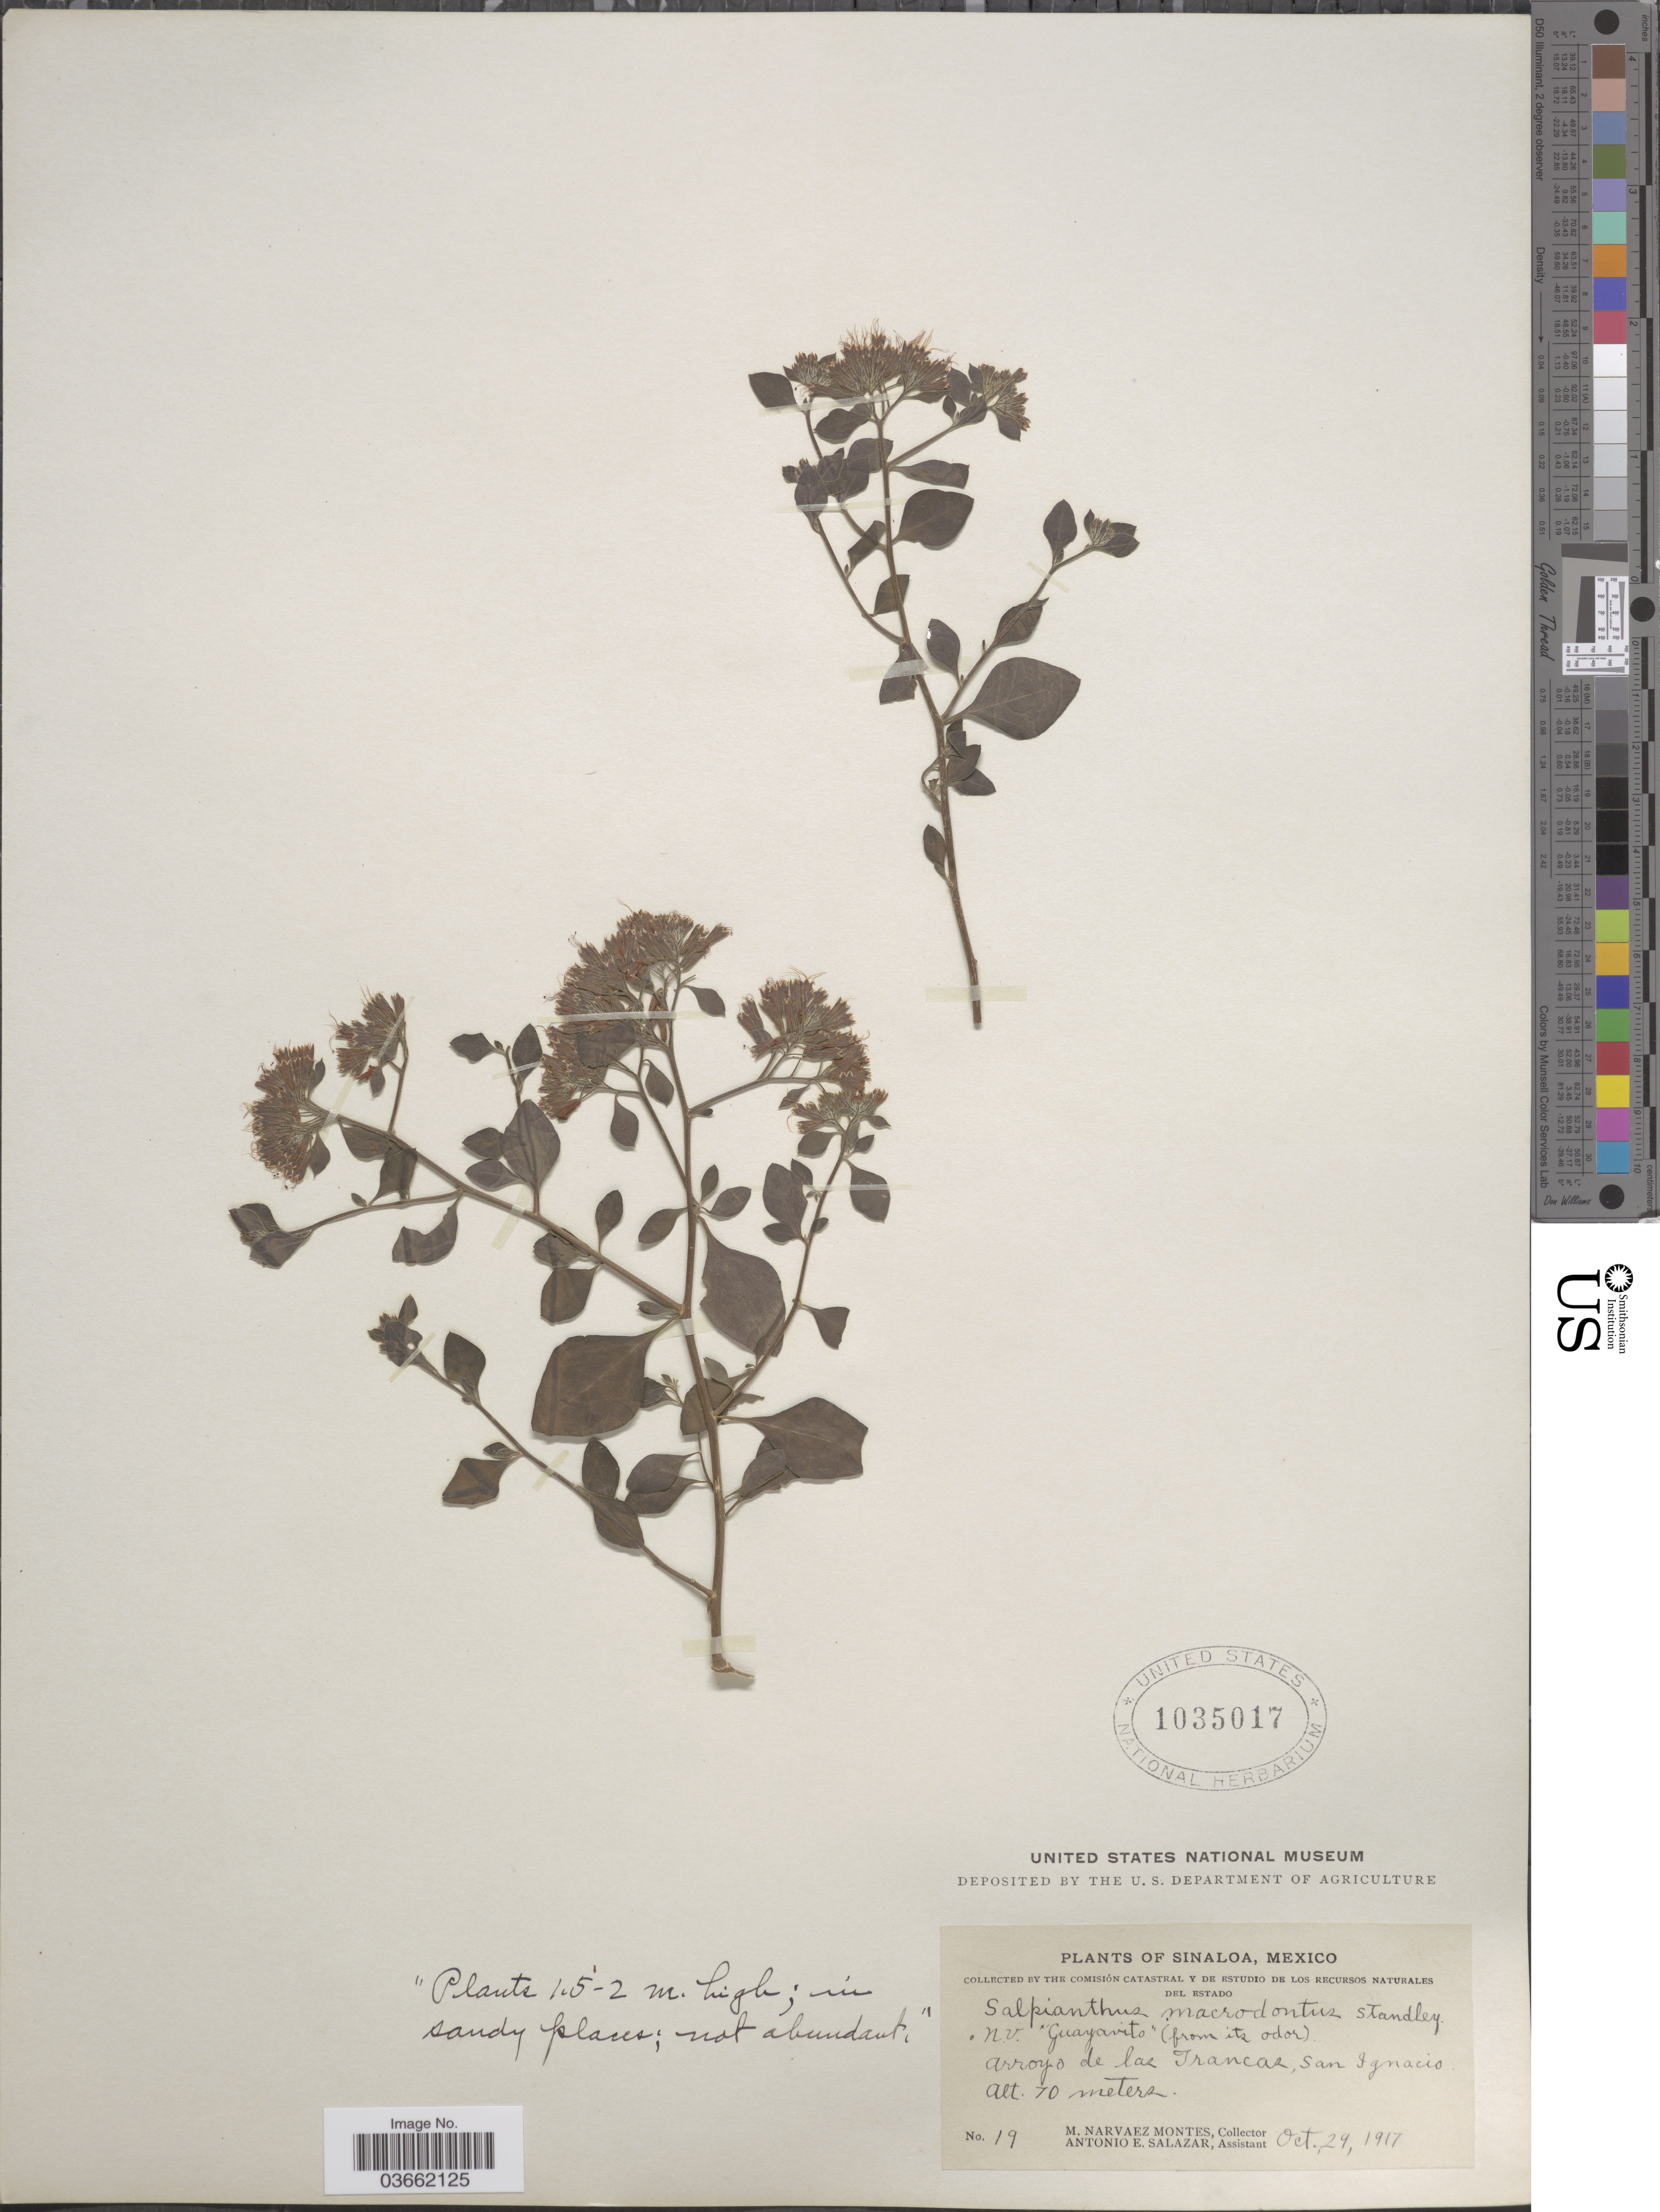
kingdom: Plantae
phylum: Tracheophyta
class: Magnoliopsida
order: Caryophyllales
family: Nyctaginaceae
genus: Salpianthus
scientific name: Salpianthus macrodontus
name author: Standl.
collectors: M. Narvaez-Montes & A. E. Salazar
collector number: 19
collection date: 1917-10-29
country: Mexico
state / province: Sinaloa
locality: Arroyo de las Trancas, San Ignacio.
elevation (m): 70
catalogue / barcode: US 1035017